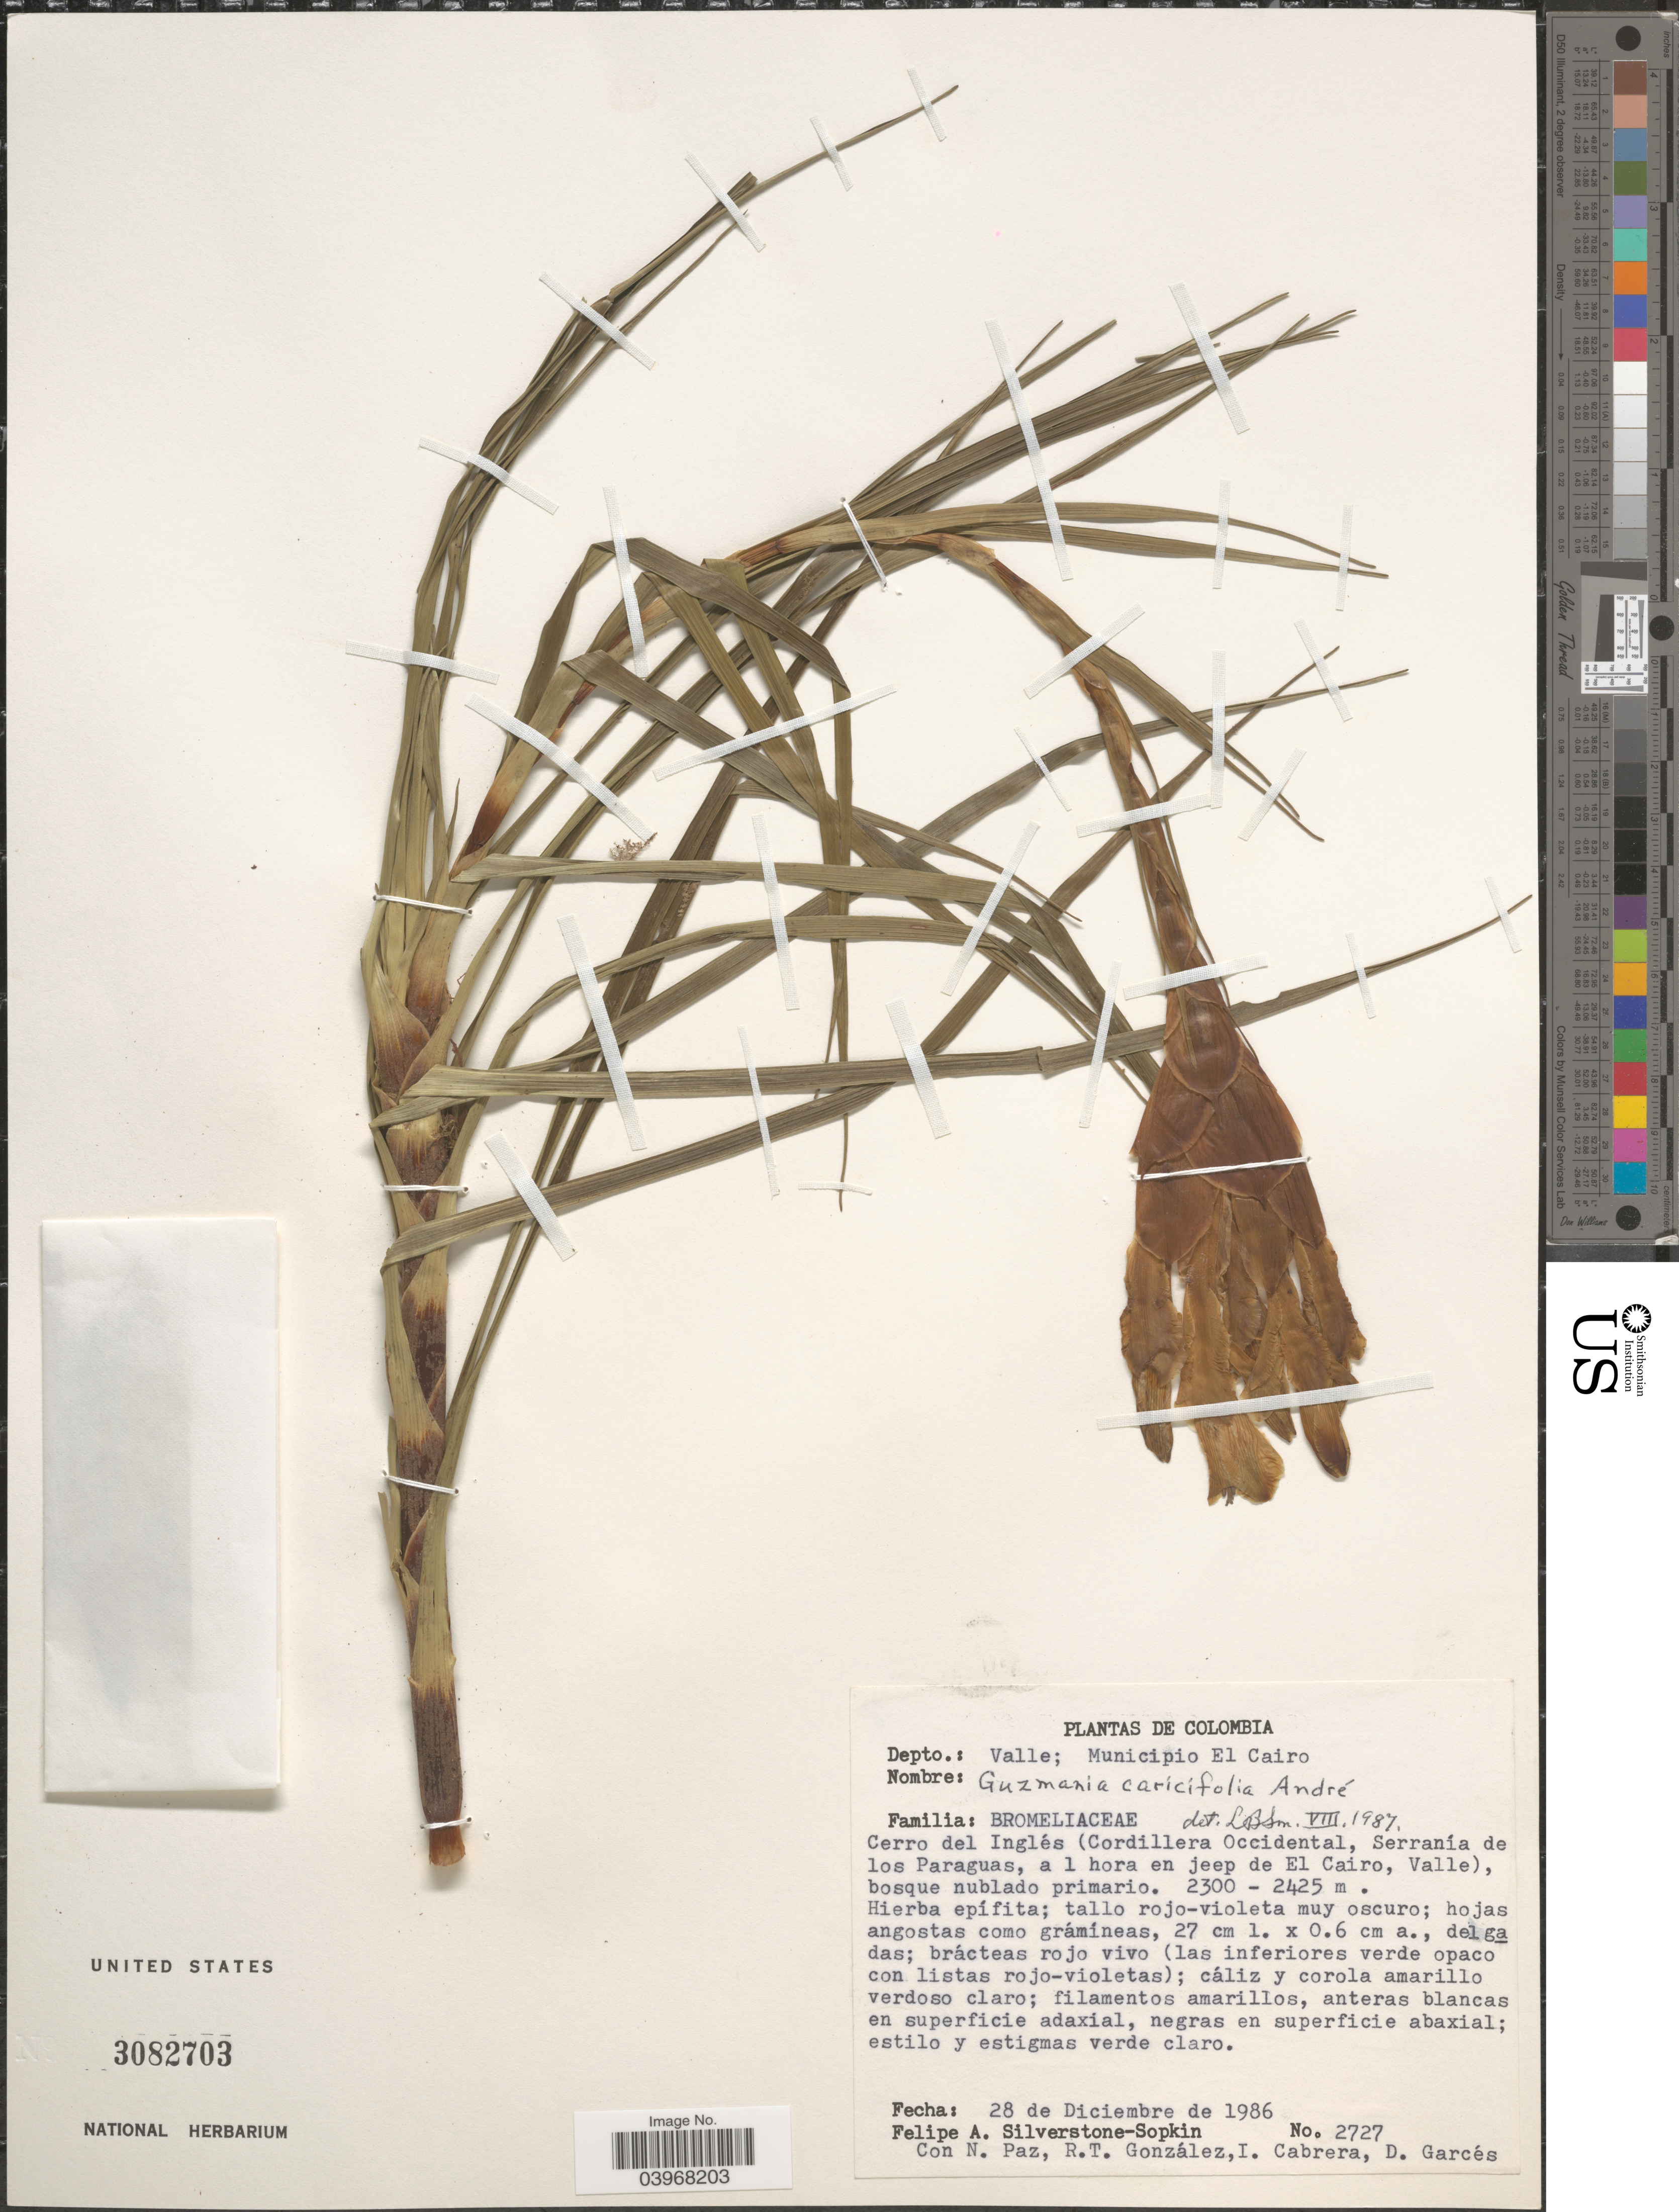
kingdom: Plantae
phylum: Tracheophyta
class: Liliopsida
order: Poales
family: Bromeliaceae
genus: Guzmania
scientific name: Guzmania caricifolia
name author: (André ex Baker) L.B. Sm.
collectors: F. Silverstone-Sopkin, N. Paz, R. Gonzalez, I. Cabrera & D. Garces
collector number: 2727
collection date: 1986-12-28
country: Colombia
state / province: Valle del Cauca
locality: Depto.: Valle; Municipio El Cairo. Cerro del Inglés (Cordillera Occidental, Serranía de los Paraguas, a 1 hora en jeep de El Cairo, Valle).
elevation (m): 2300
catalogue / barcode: US 3082703